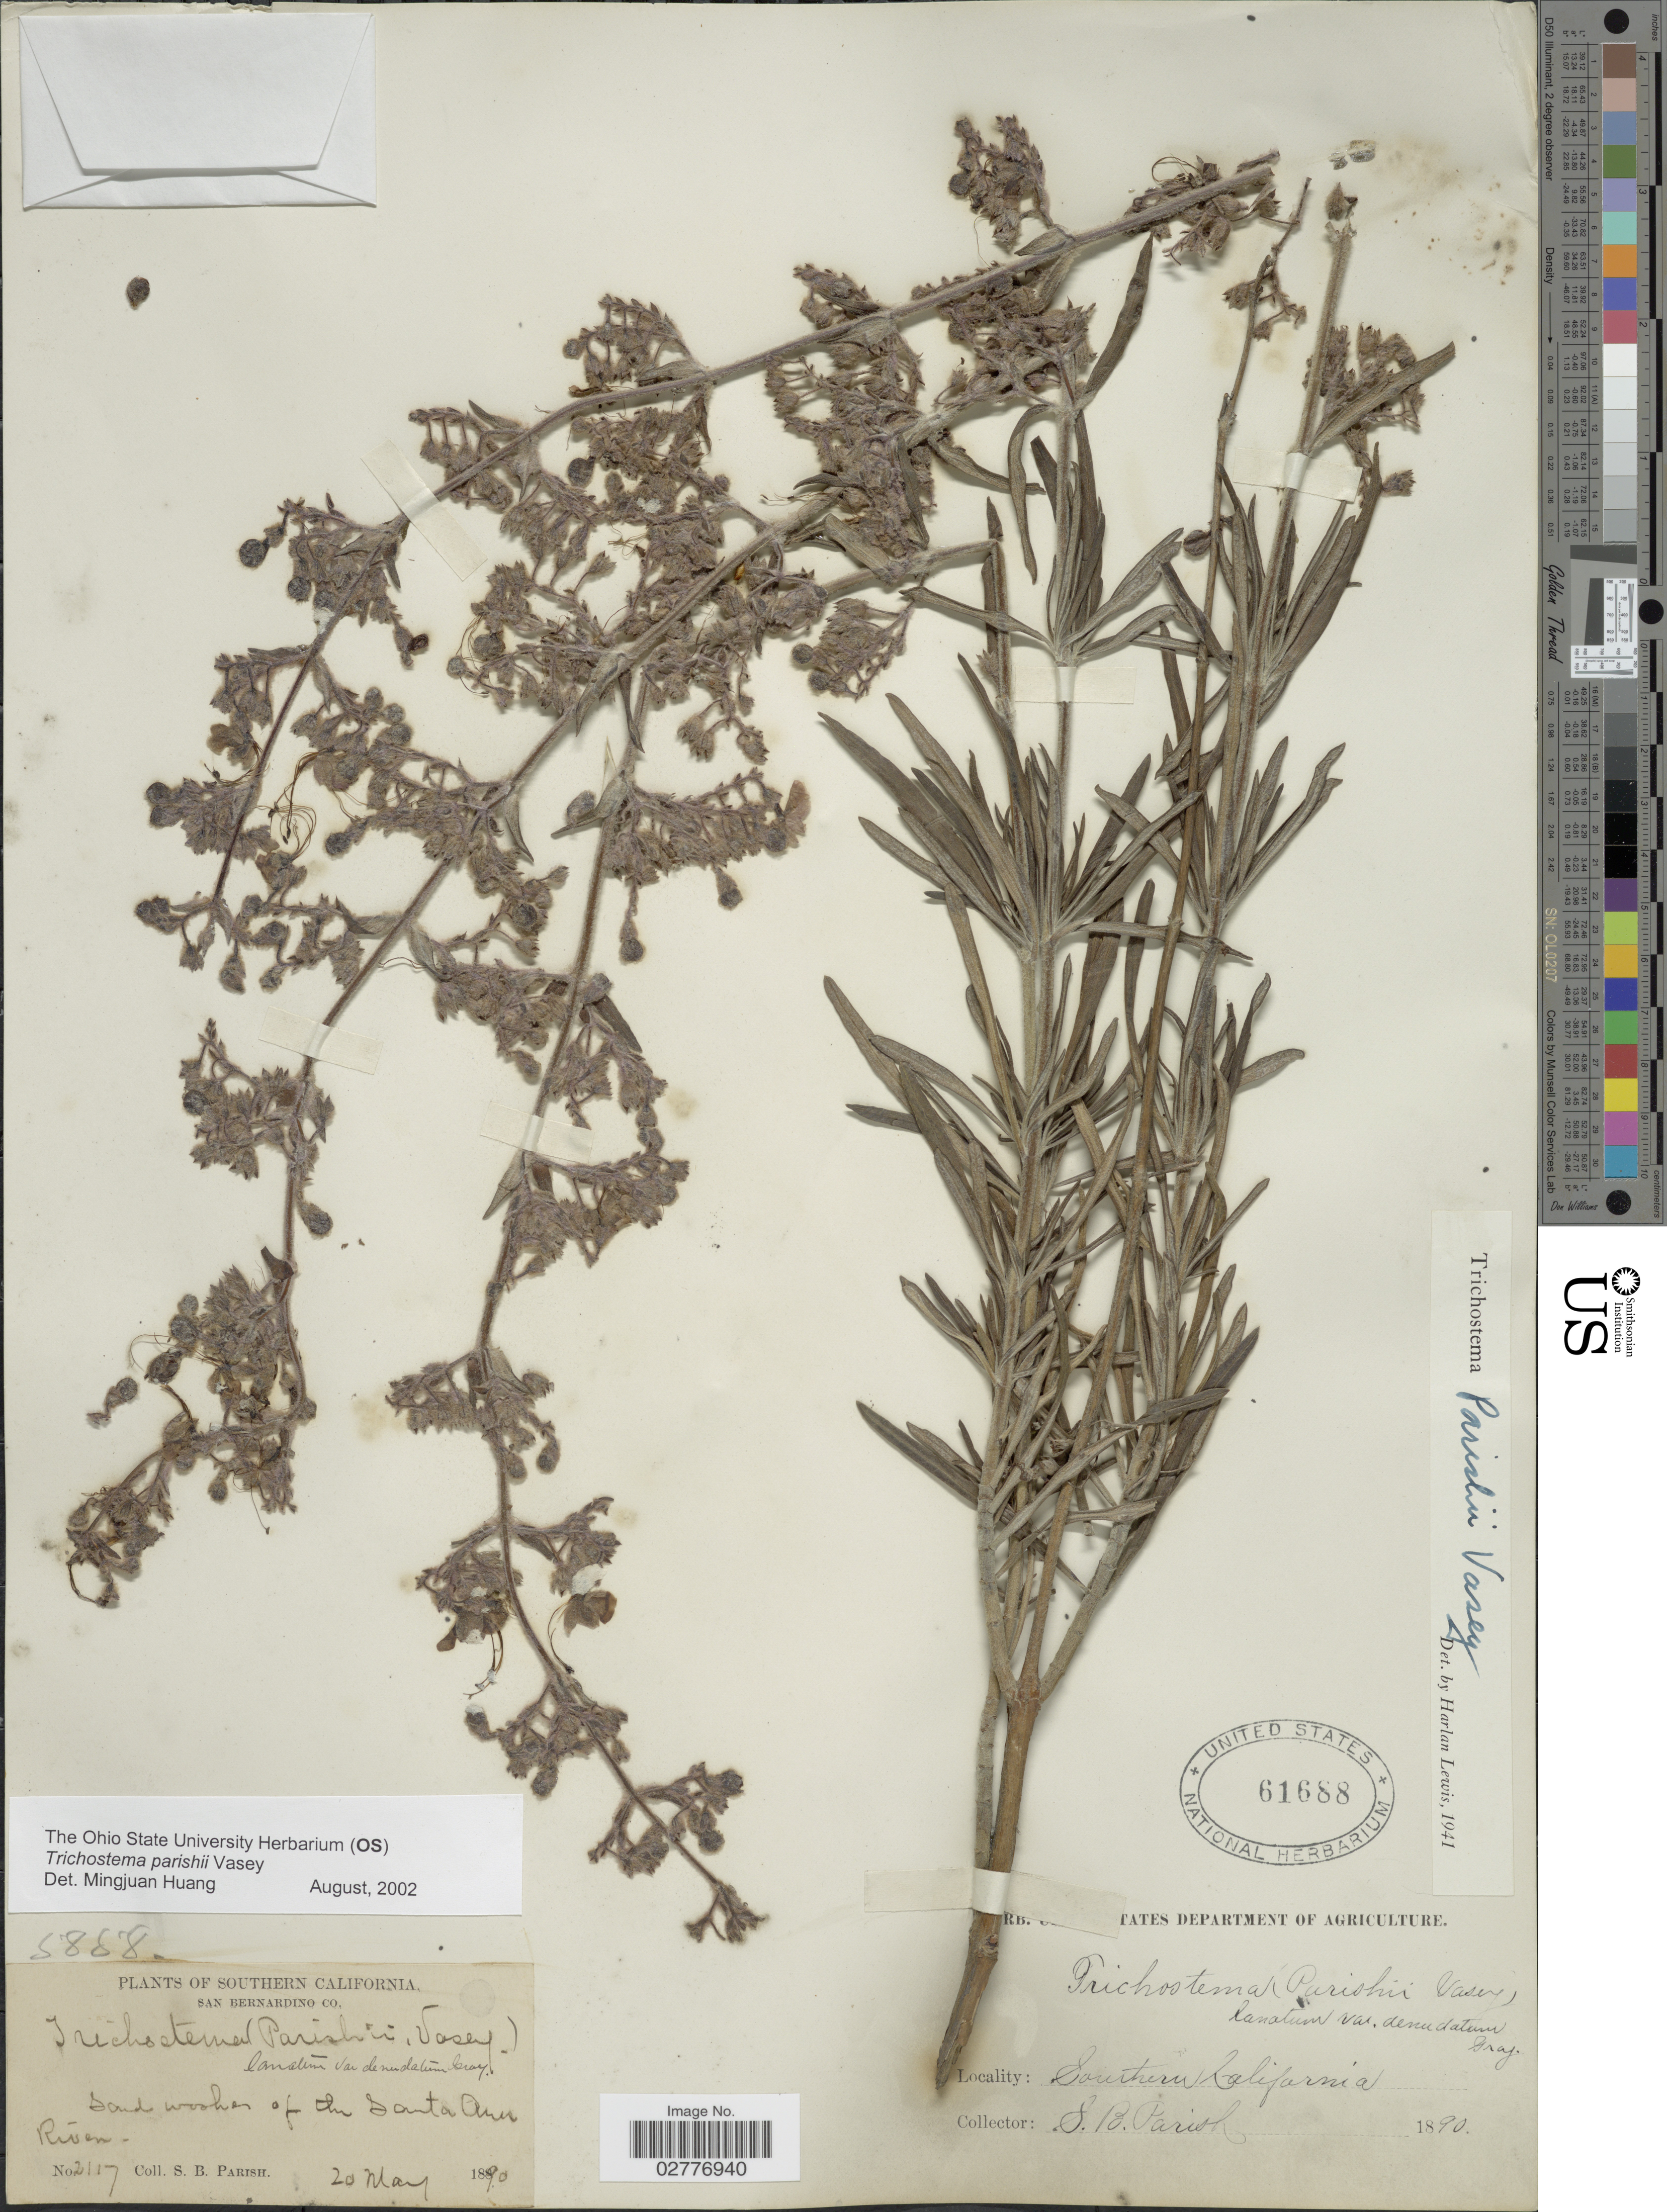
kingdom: Plantae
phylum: Tracheophyta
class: Magnoliopsida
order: Lamiales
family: Lamiaceae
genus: Trichostema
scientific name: Trichostema parishii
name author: Vasey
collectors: S. B. Parish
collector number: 2117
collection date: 1890-05-20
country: United States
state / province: California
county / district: San Bernardino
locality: Southern California. San Bernardino Co. Sand woods of the Santa Ann River.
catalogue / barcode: US 61688